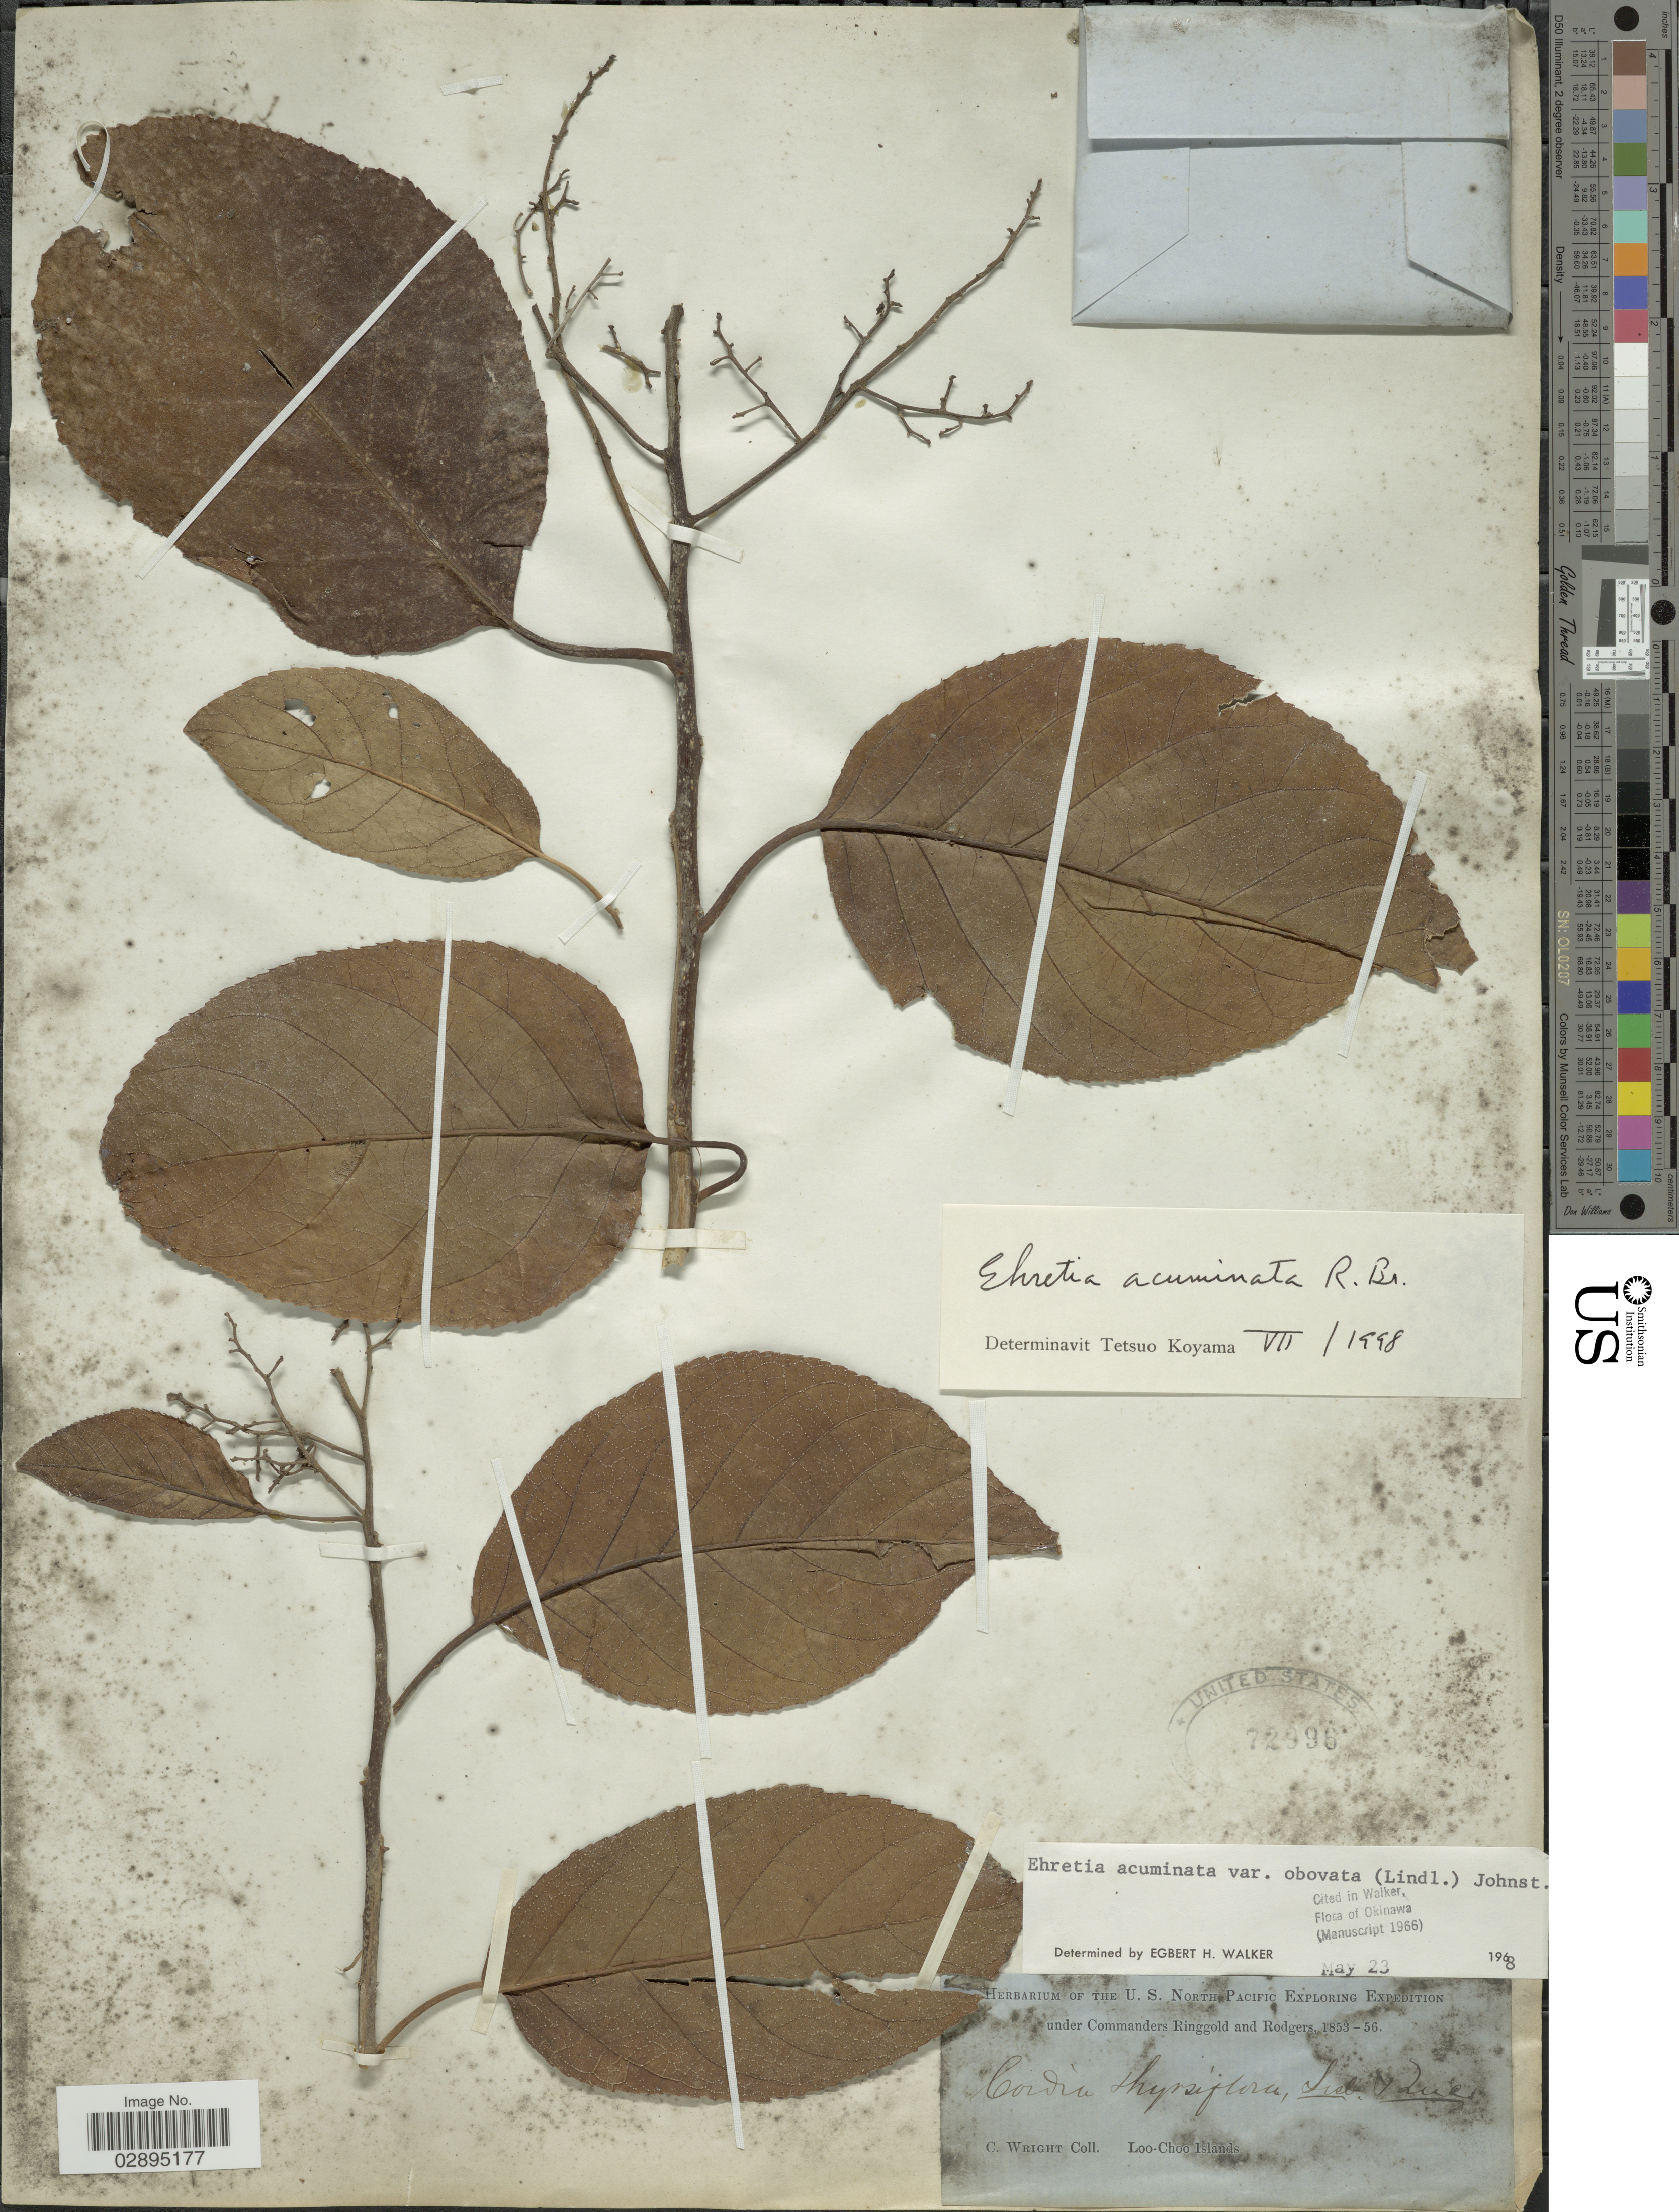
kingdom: Plantae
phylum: Tracheophyta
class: Magnoliopsida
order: Boraginales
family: Ehretiaceae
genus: Ehretia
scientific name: Ehretia acuminata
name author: R. Br.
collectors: C. Wright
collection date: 1853/1856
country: Japan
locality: Loo-Choo Islands.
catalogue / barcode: US 72996